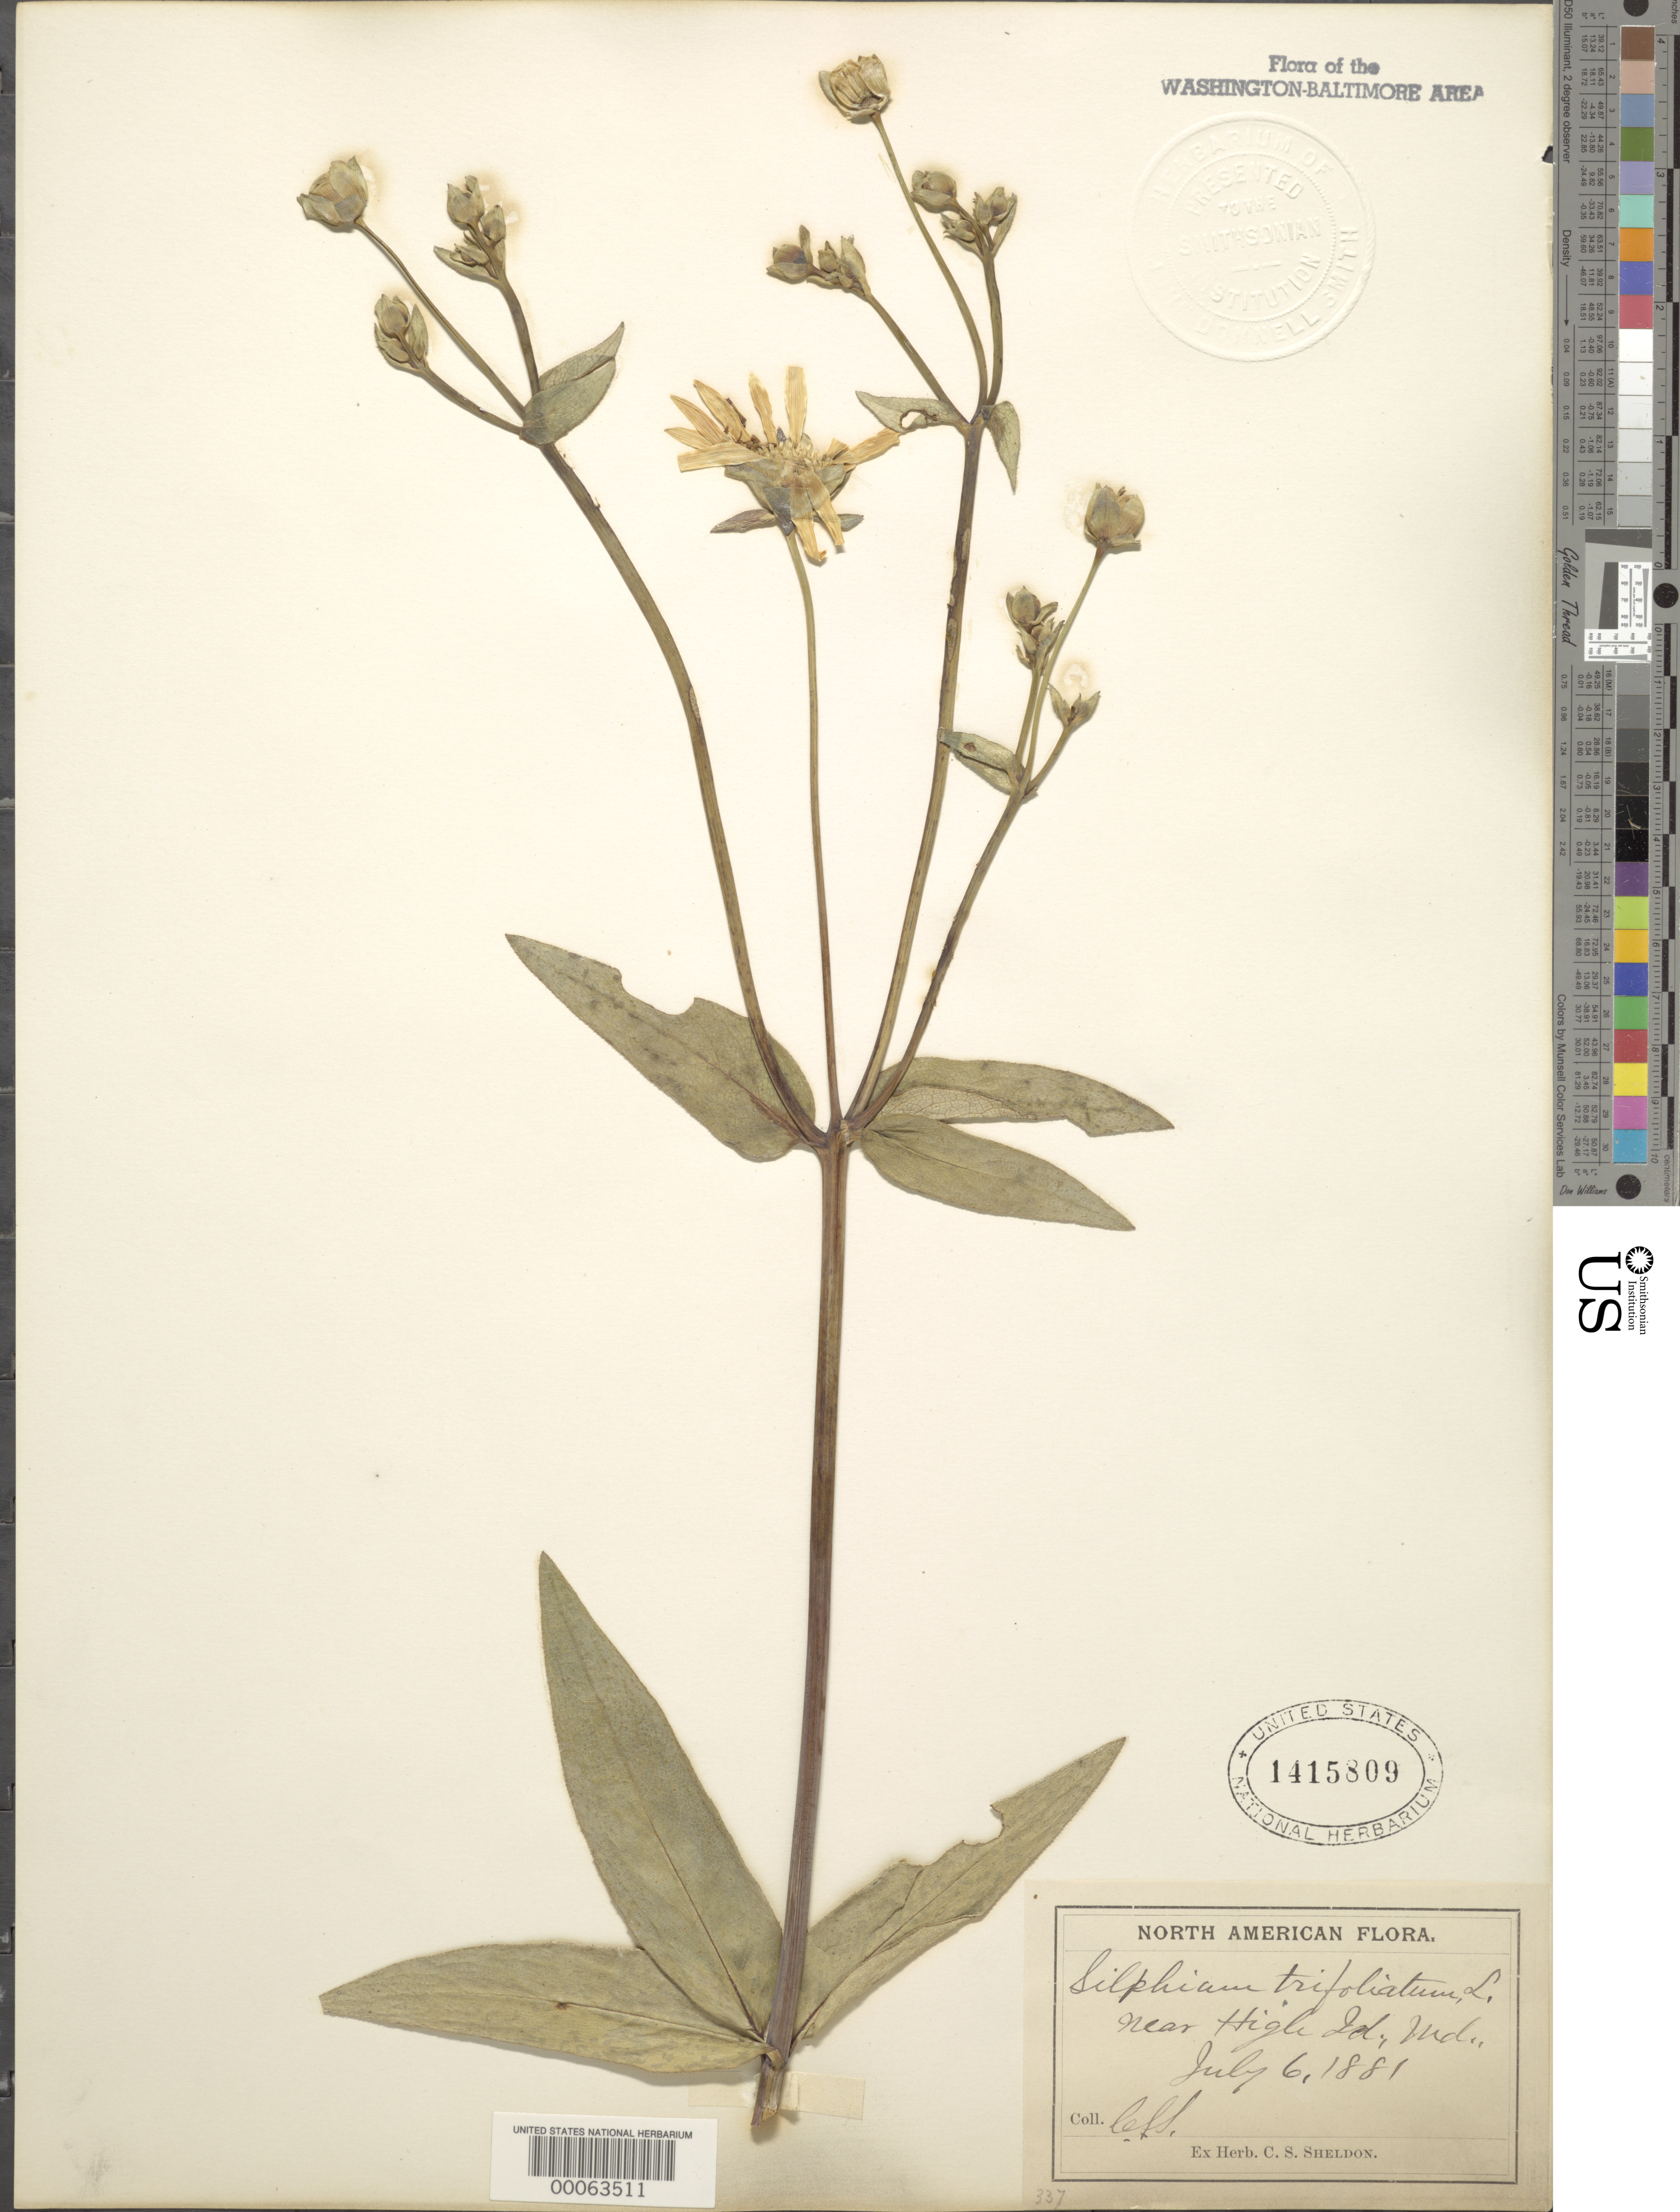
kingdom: Plantae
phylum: Tracheophyta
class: Magnoliopsida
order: Asterales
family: Asteraceae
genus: Silphium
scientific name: Silphium asteriscus var. trifoliatum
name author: (L.) Clevinger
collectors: C. S. Sheldon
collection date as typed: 06 Jul 1881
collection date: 1881-07-06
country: United States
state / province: Maryland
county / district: Montgomery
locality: Near High Island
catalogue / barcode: US 1415809